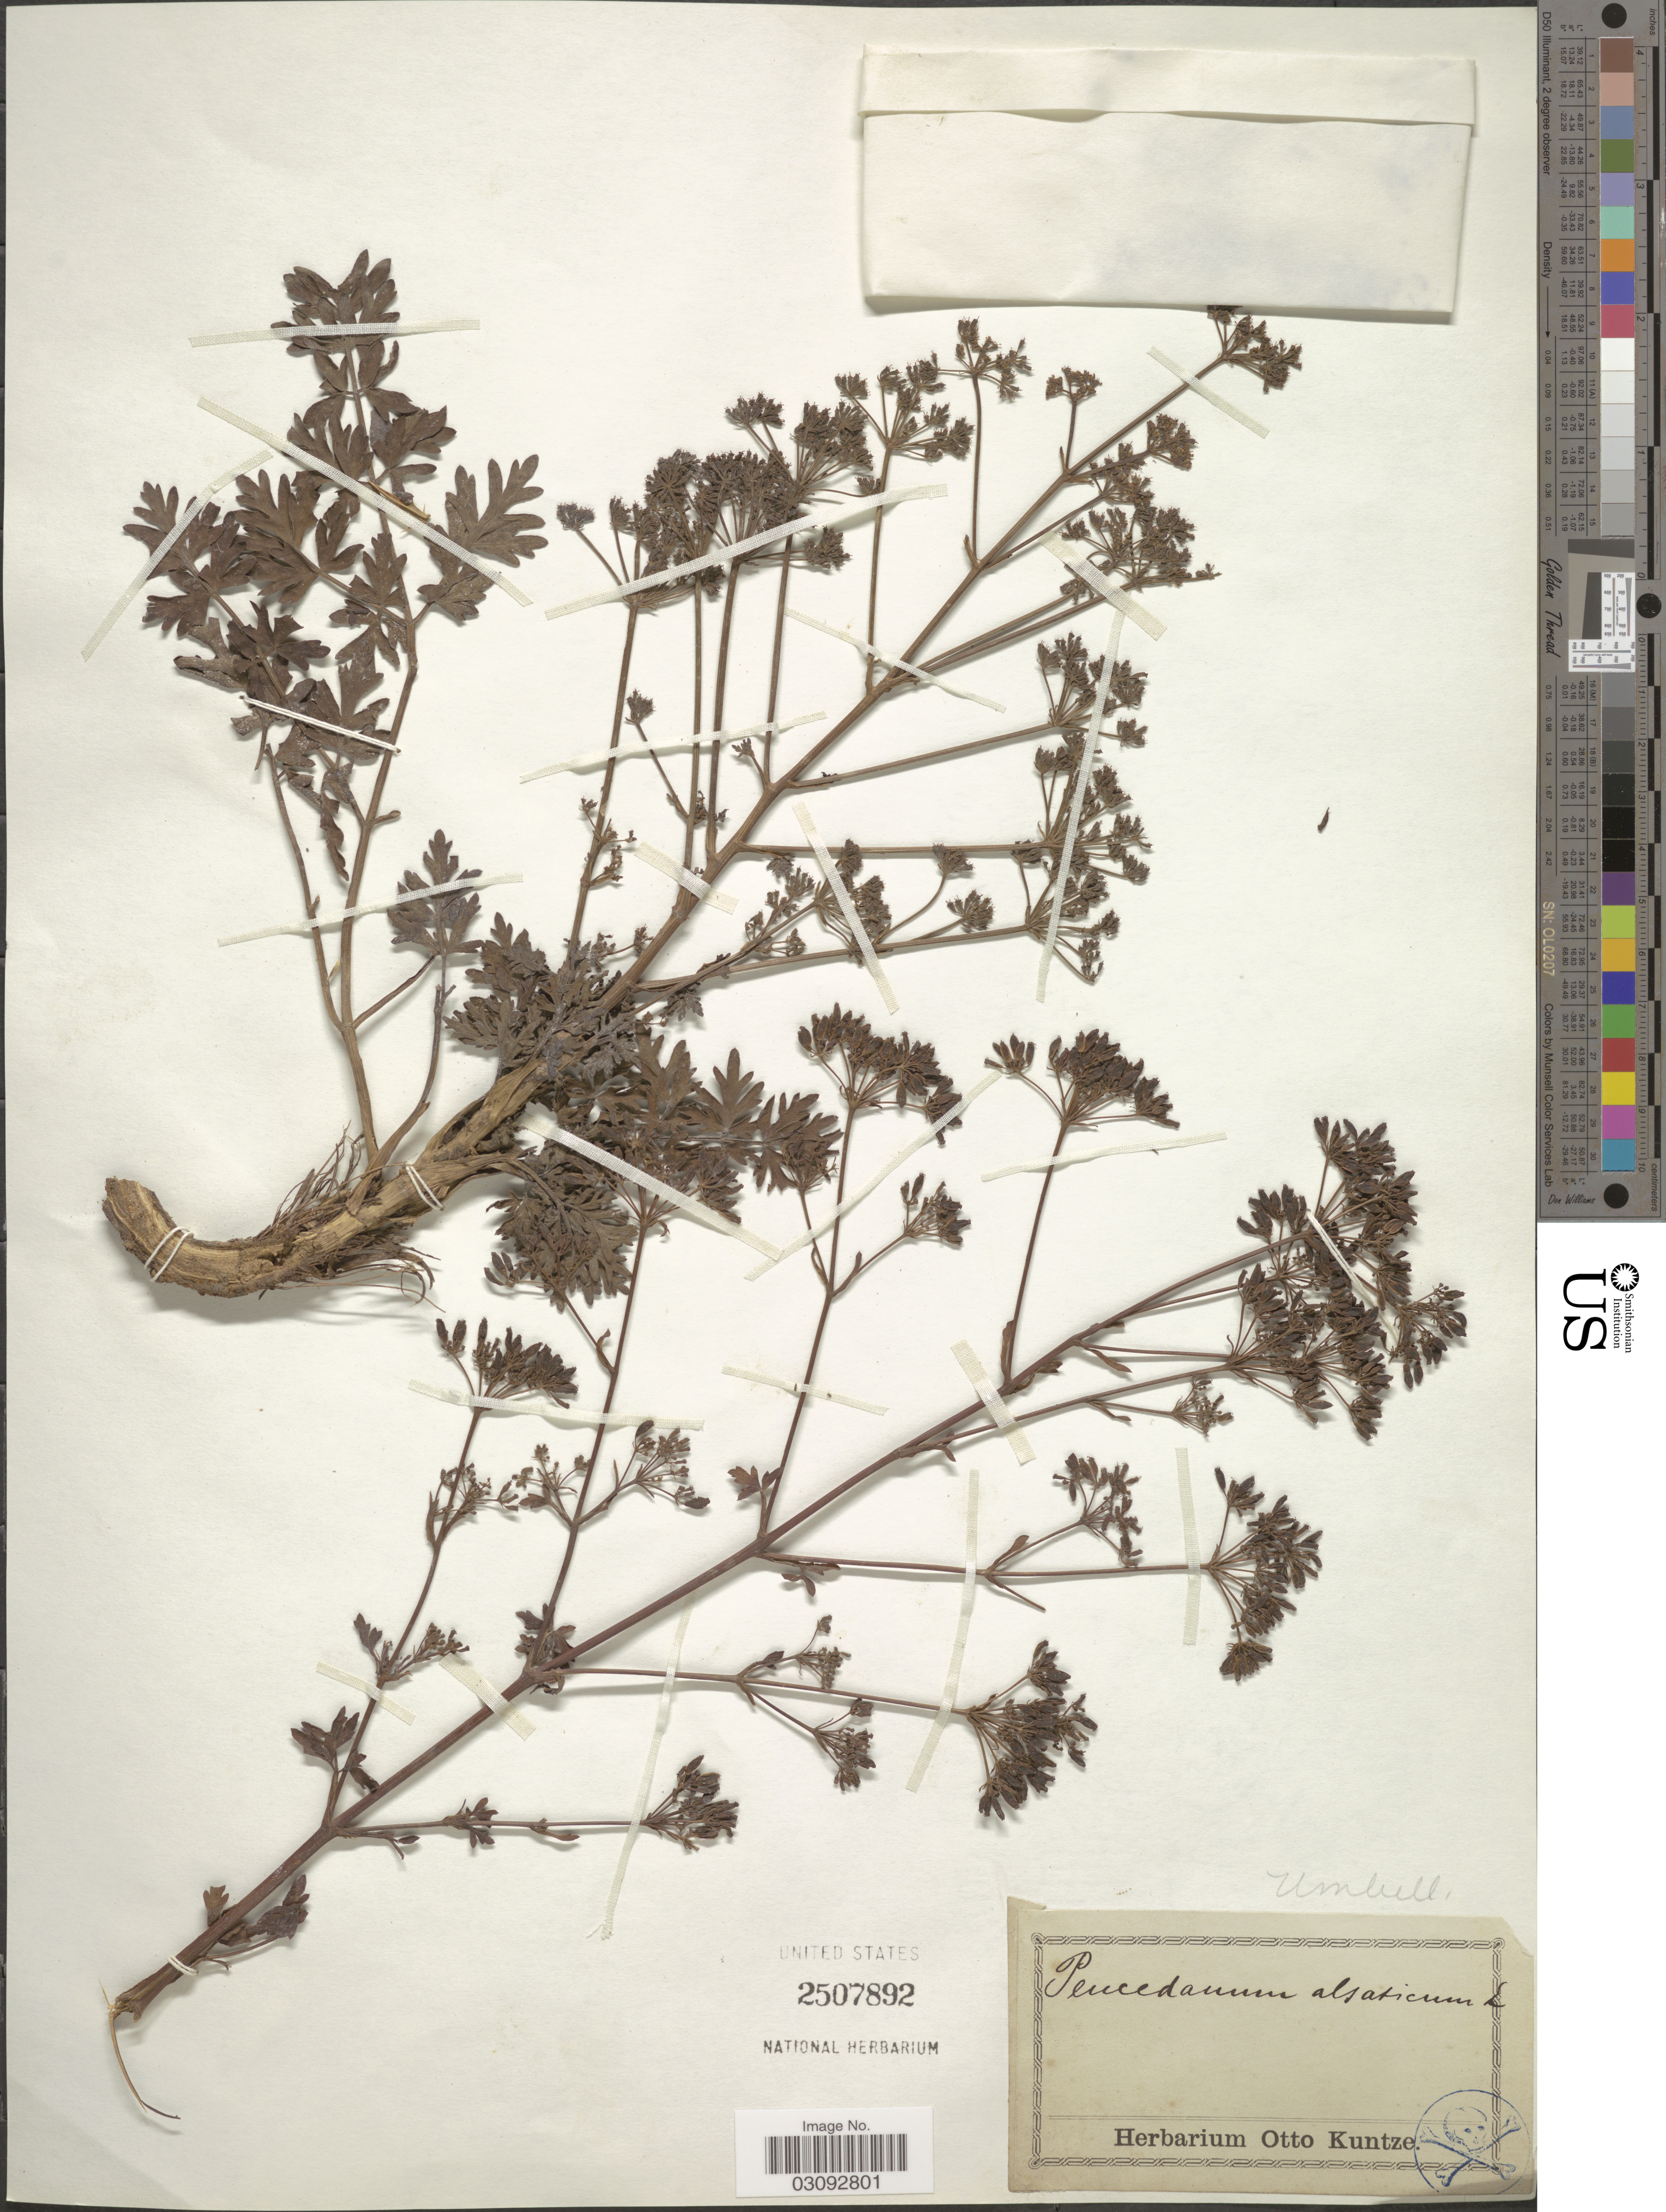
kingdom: Plantae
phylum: Tracheophyta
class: Magnoliopsida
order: Apiales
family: Apiaceae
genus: Peucedanum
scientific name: Peucedanum alsaticum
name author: L.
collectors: ex herb. Otto Kuntze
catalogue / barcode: US 2507892